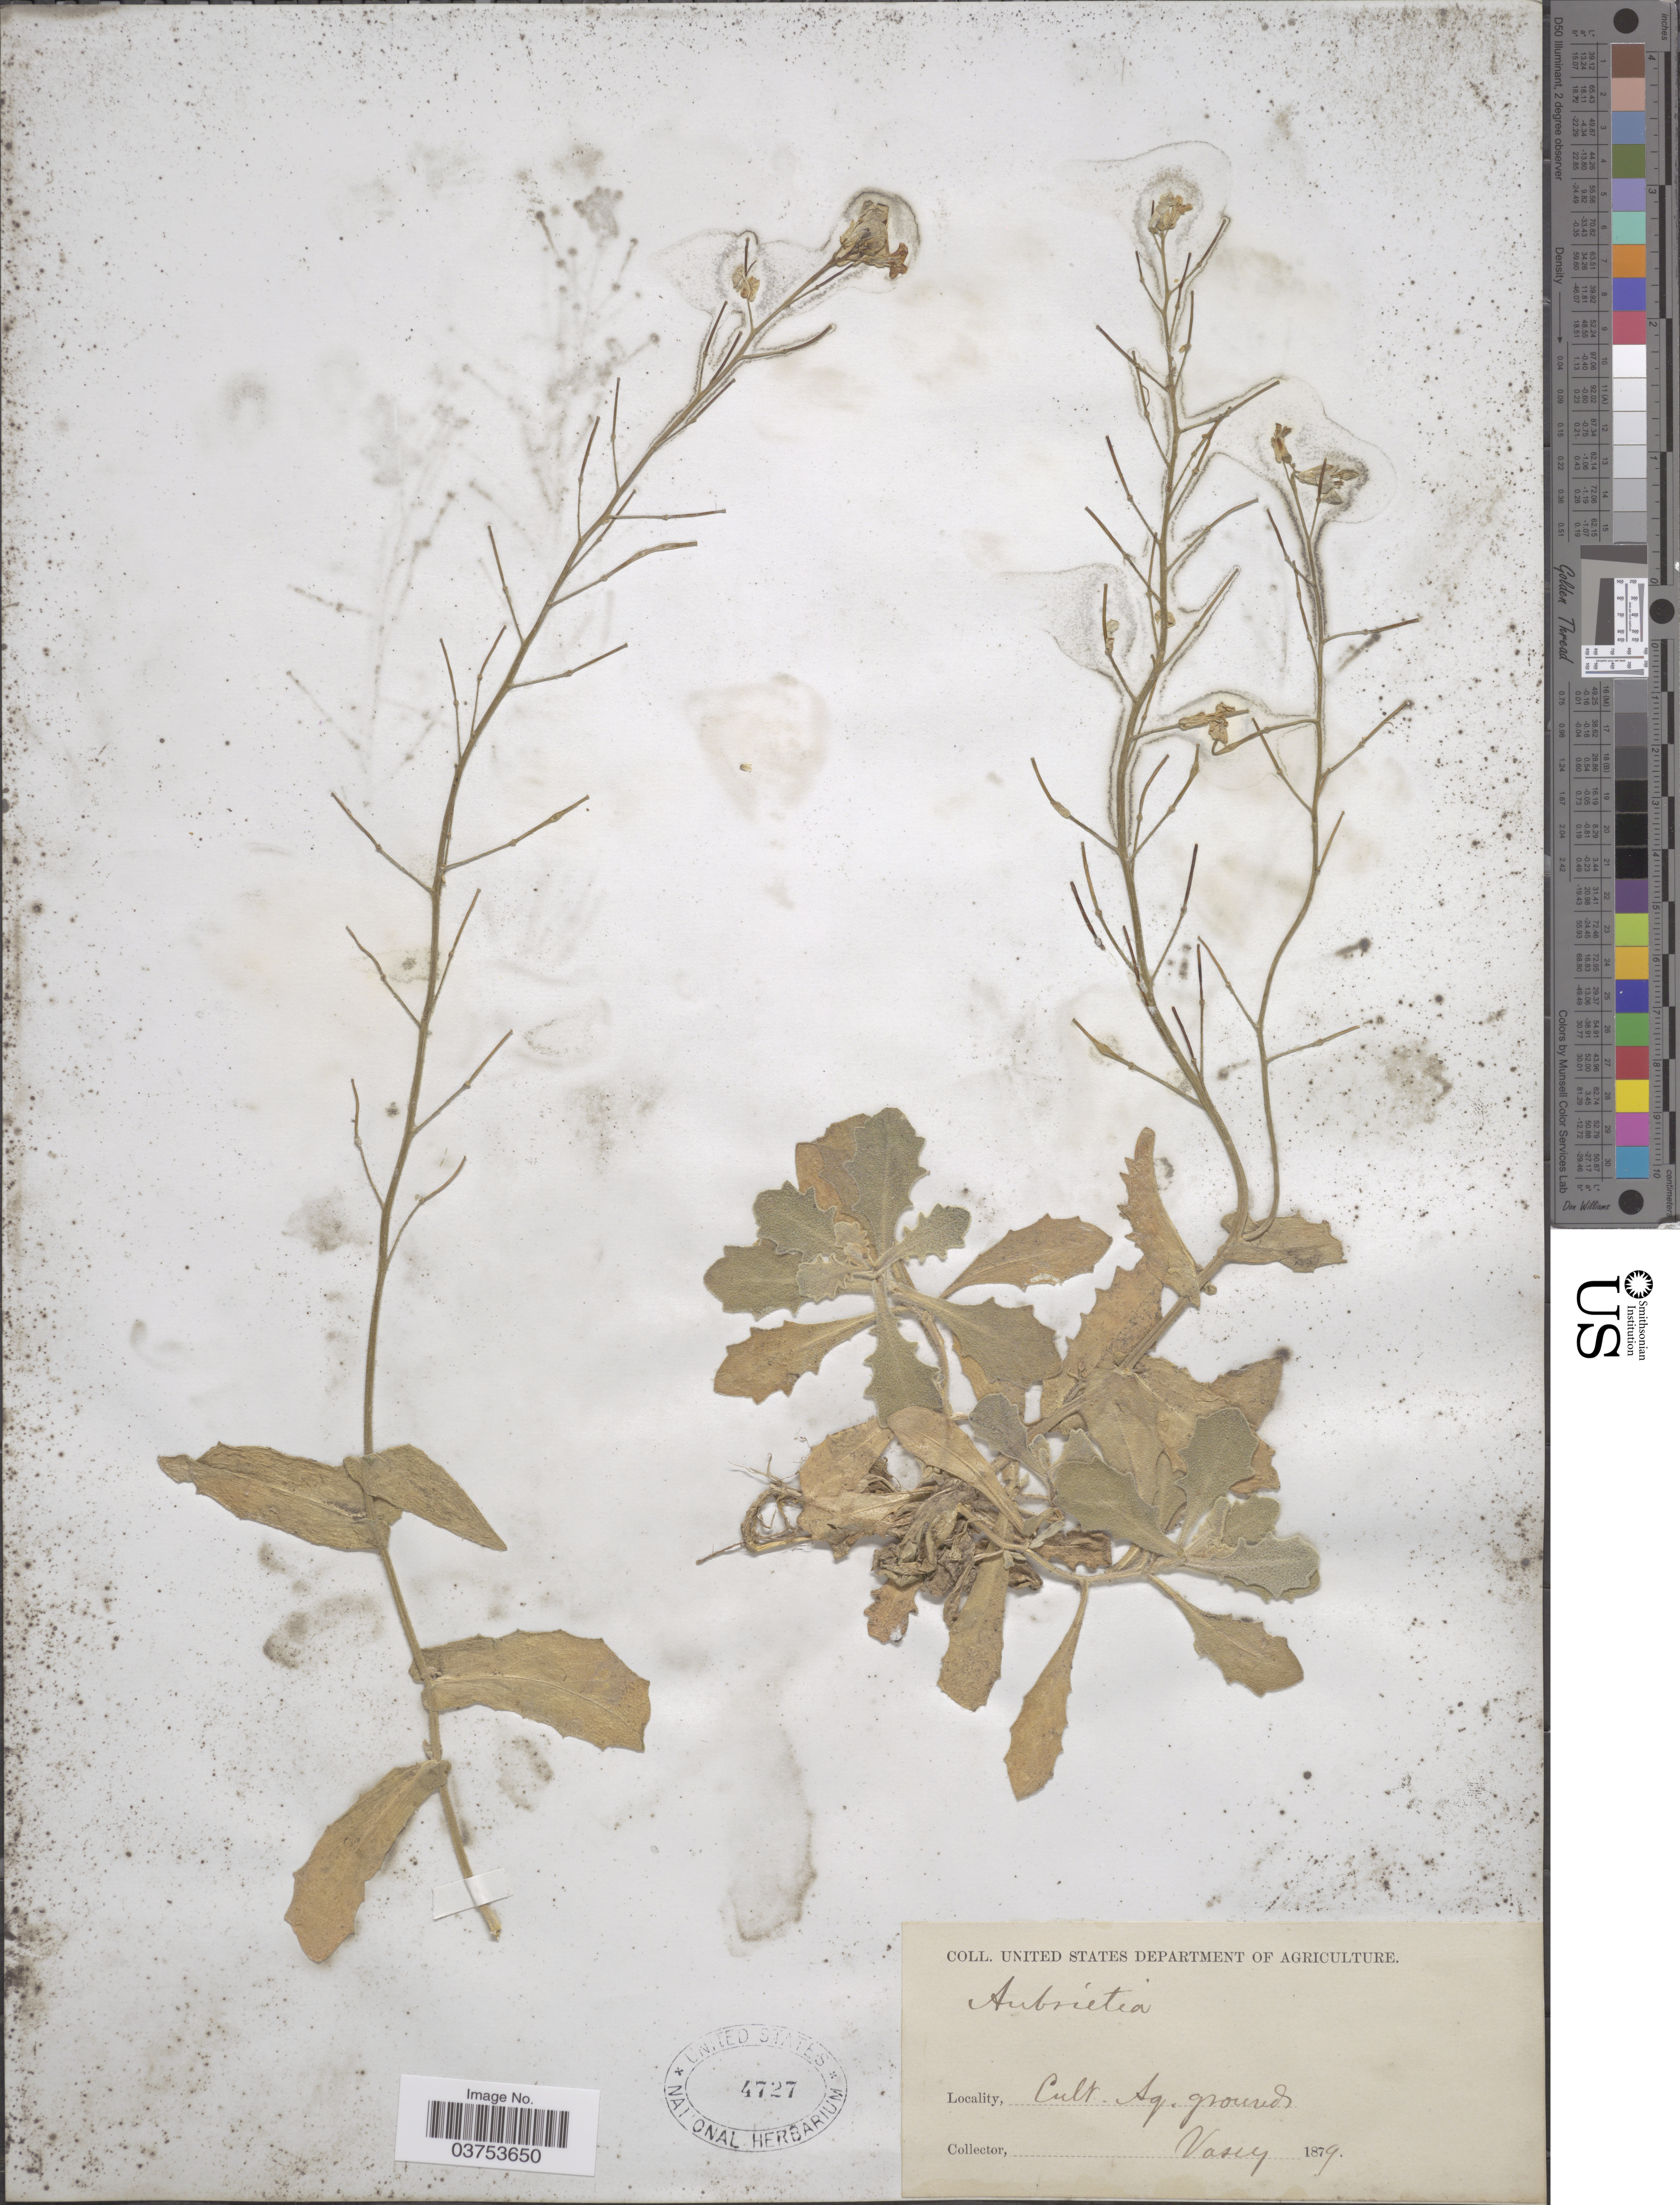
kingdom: Plantae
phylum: Tracheophyta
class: Magnoliopsida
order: Brassicales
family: Brassicaceae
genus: Aubrieta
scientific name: Aubrieta sp.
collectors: Vasey, --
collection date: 1879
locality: Ag. grounds.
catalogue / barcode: US 4727